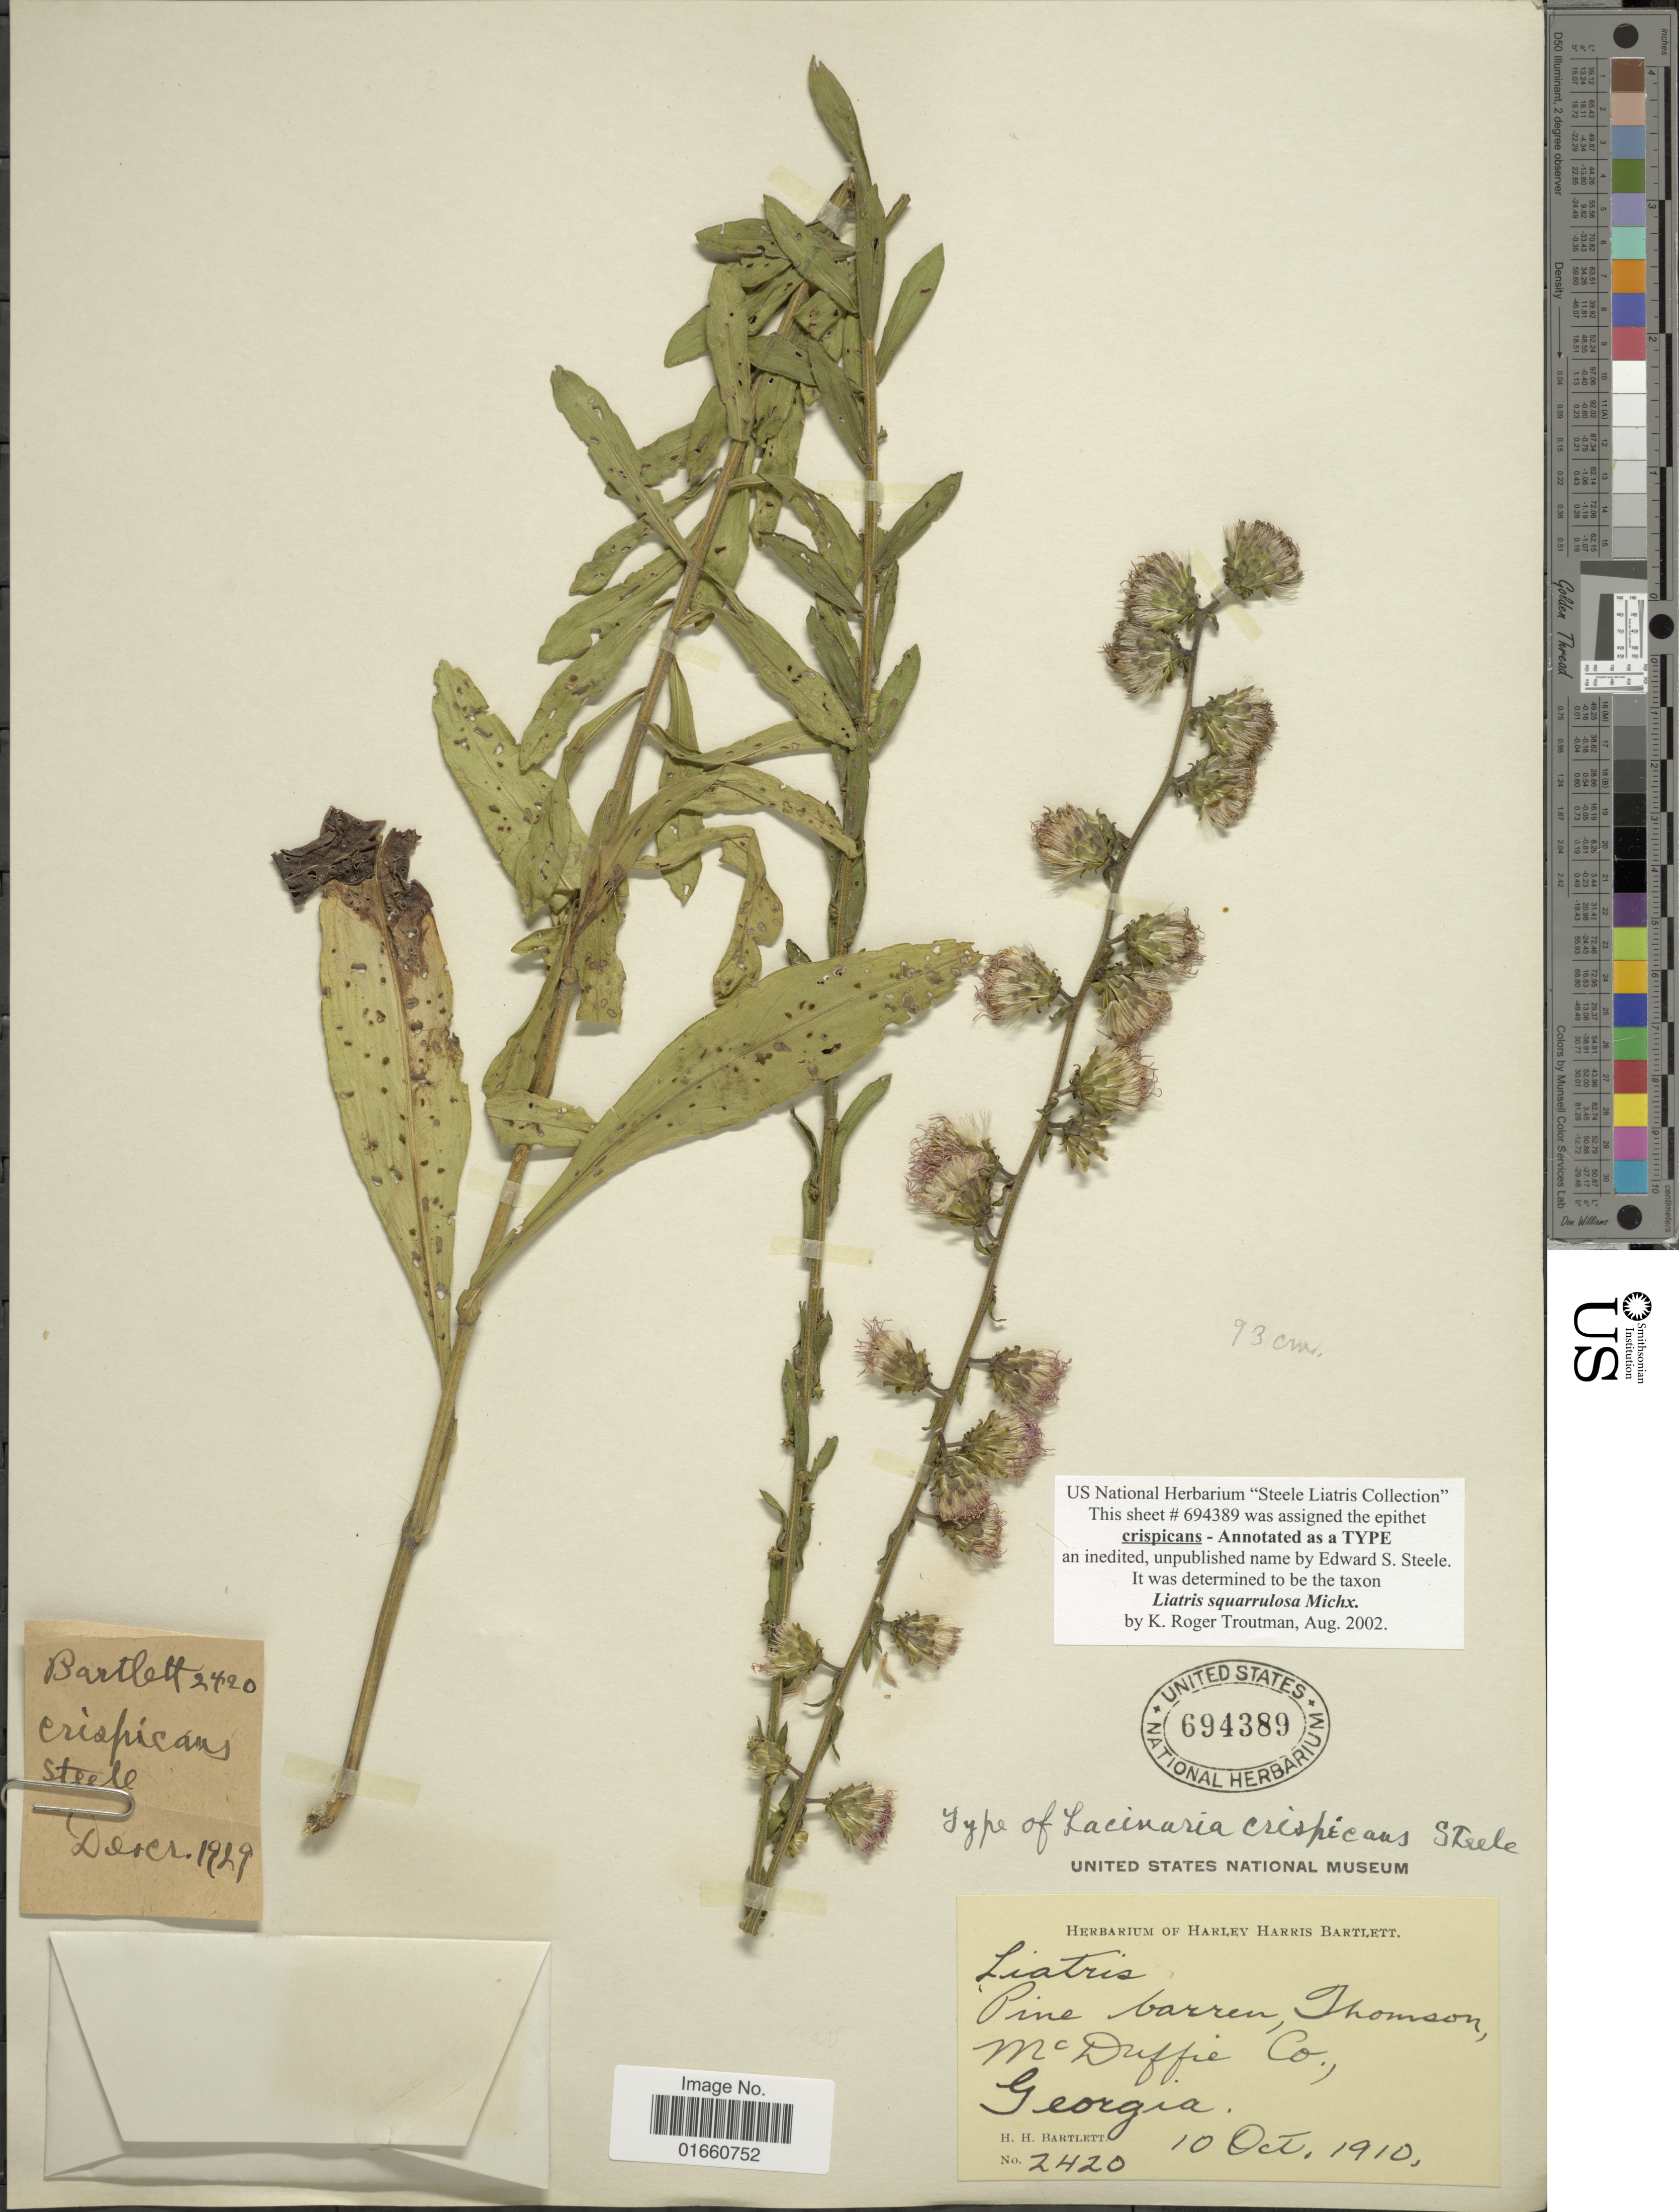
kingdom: Plantae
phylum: Tracheophyta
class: Magnoliopsida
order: Asterales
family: Asteraceae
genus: Liatris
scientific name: Liatris squarrulosa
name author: Michx.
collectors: H. H. Bartlett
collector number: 2420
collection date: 1910-10-10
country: United States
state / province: Georgia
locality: Pine barren, Thomson, McDuffie Co.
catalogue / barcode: US 694389